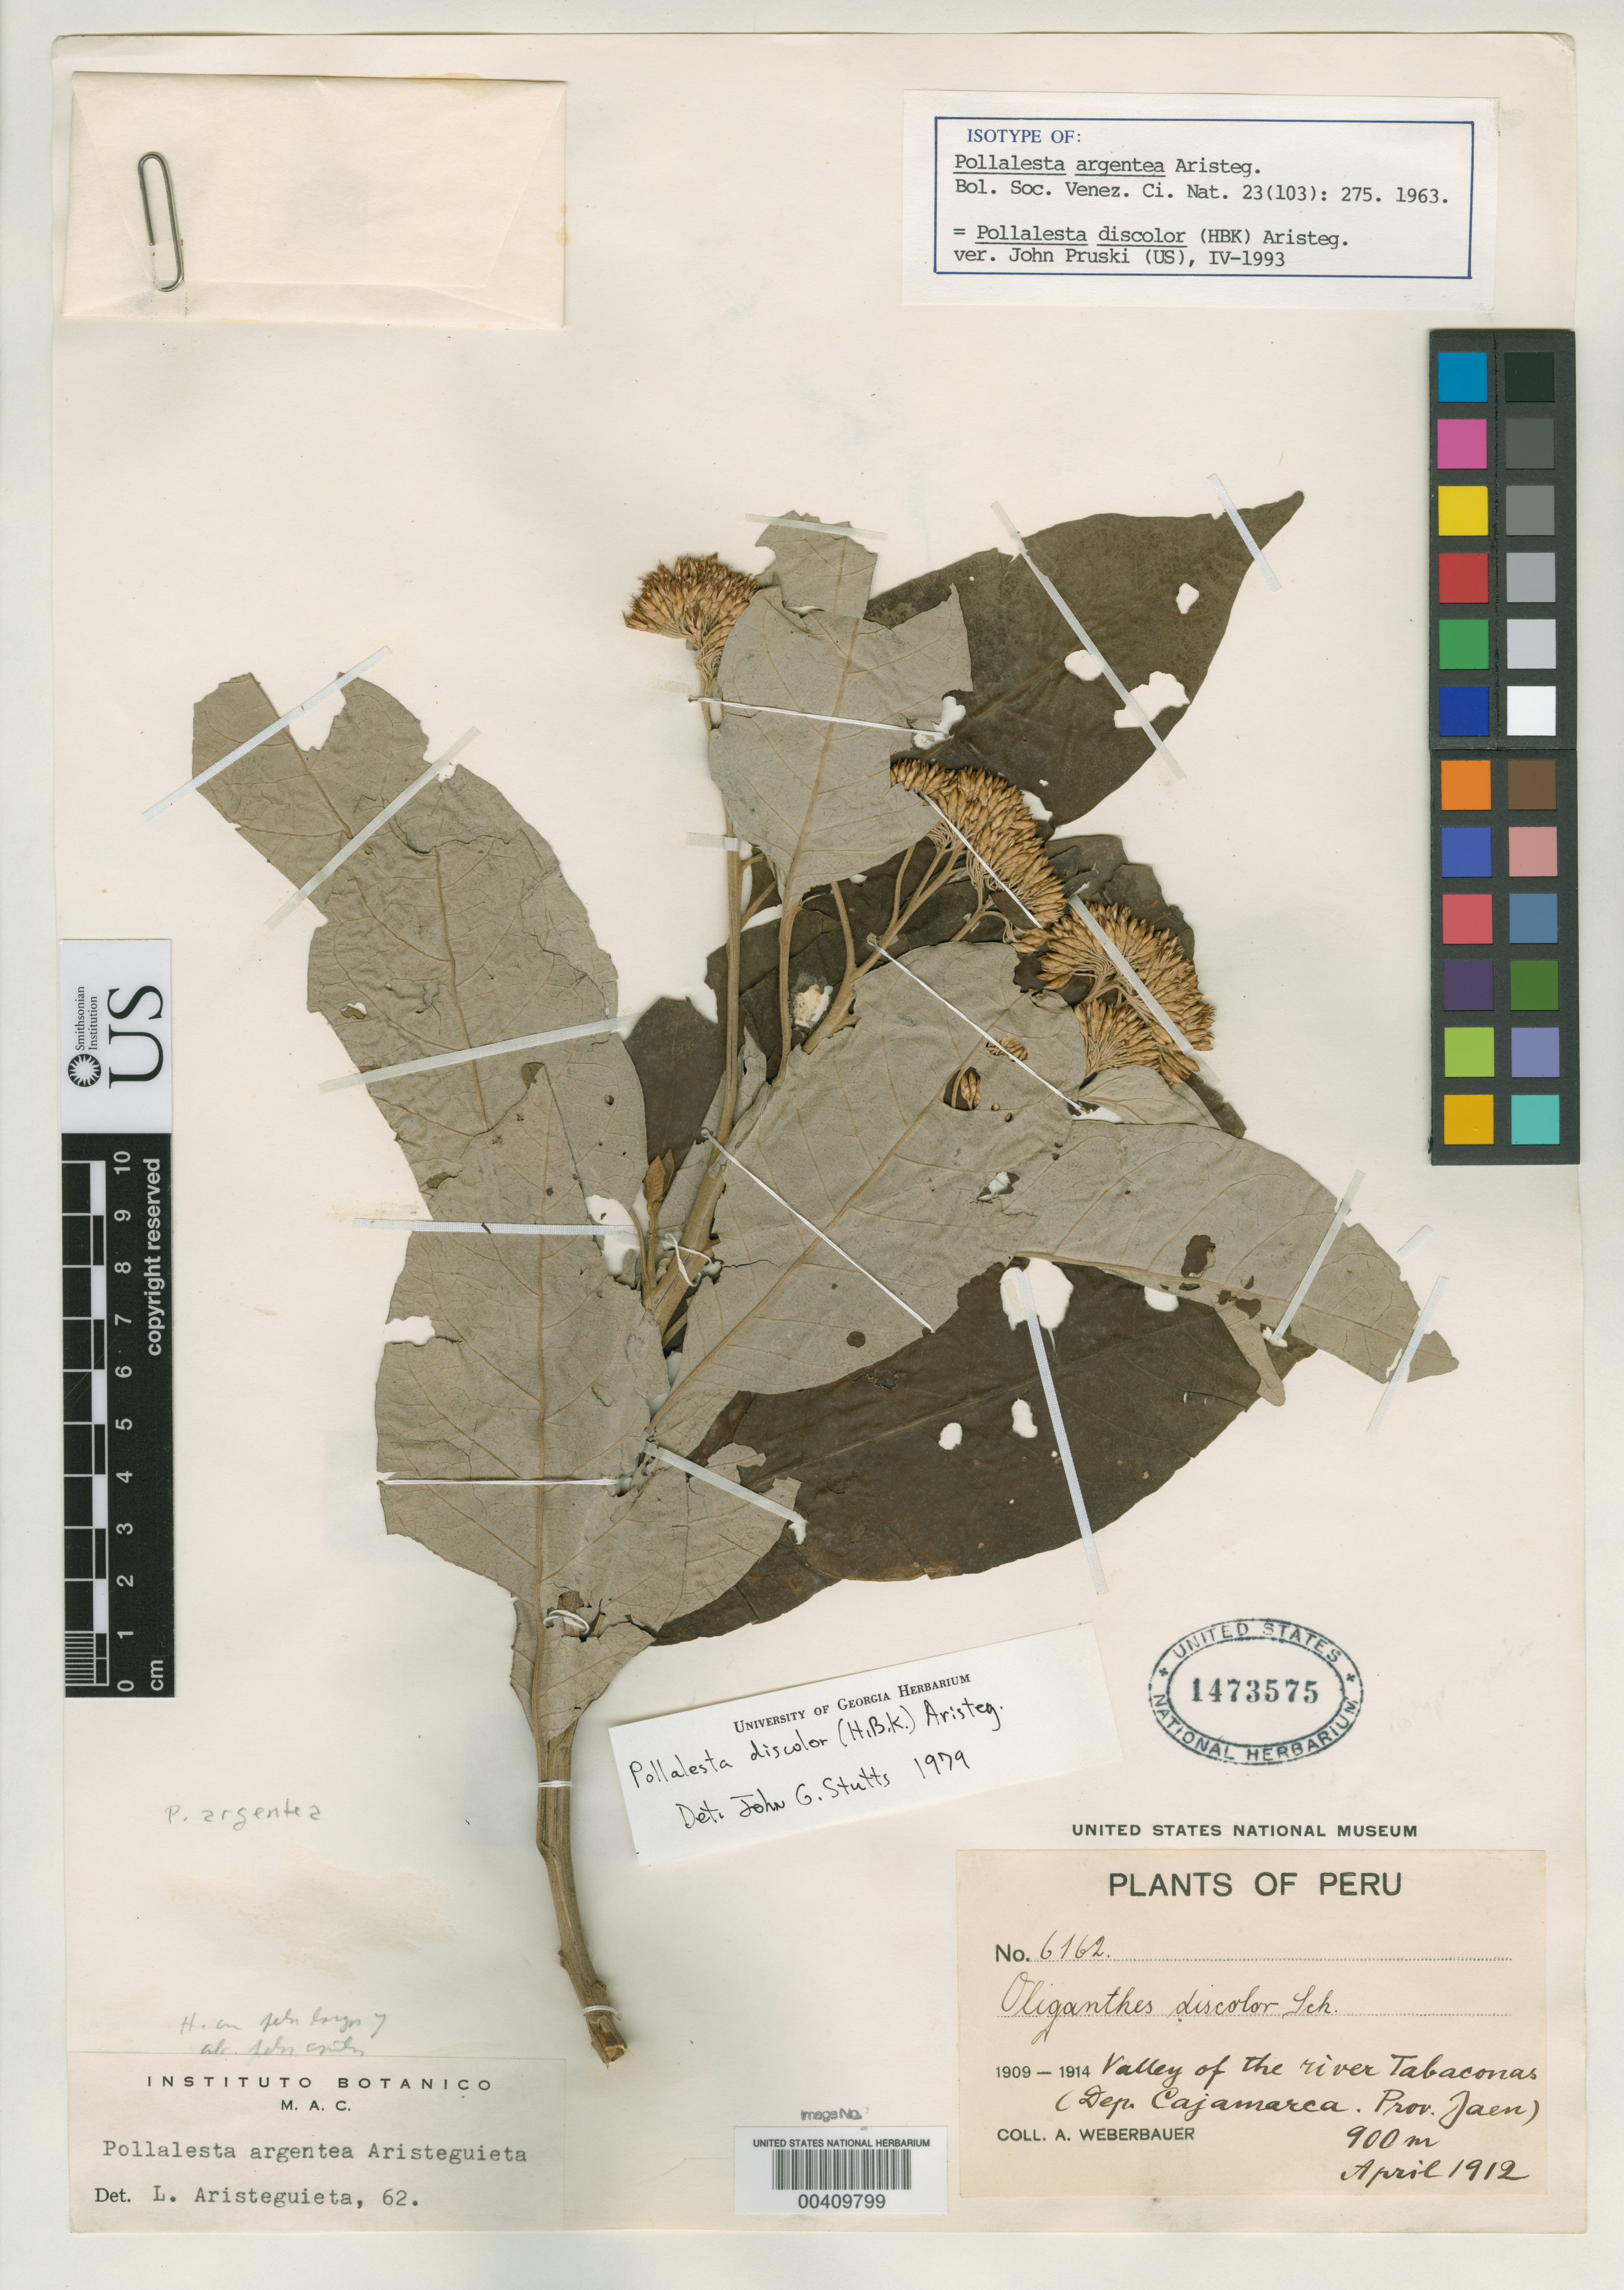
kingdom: Plantae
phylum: Tracheophyta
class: Magnoliopsida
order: Asterales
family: Asteraceae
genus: Pollalesta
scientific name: Pollalesta argentea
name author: Aristeg.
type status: Isotype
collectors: A. Weberbauer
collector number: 6162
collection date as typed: Apr 1912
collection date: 1912-04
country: Peru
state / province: Cajamarca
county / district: Jaén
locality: valley of River Tabaconas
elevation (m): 900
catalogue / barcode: US 1473575